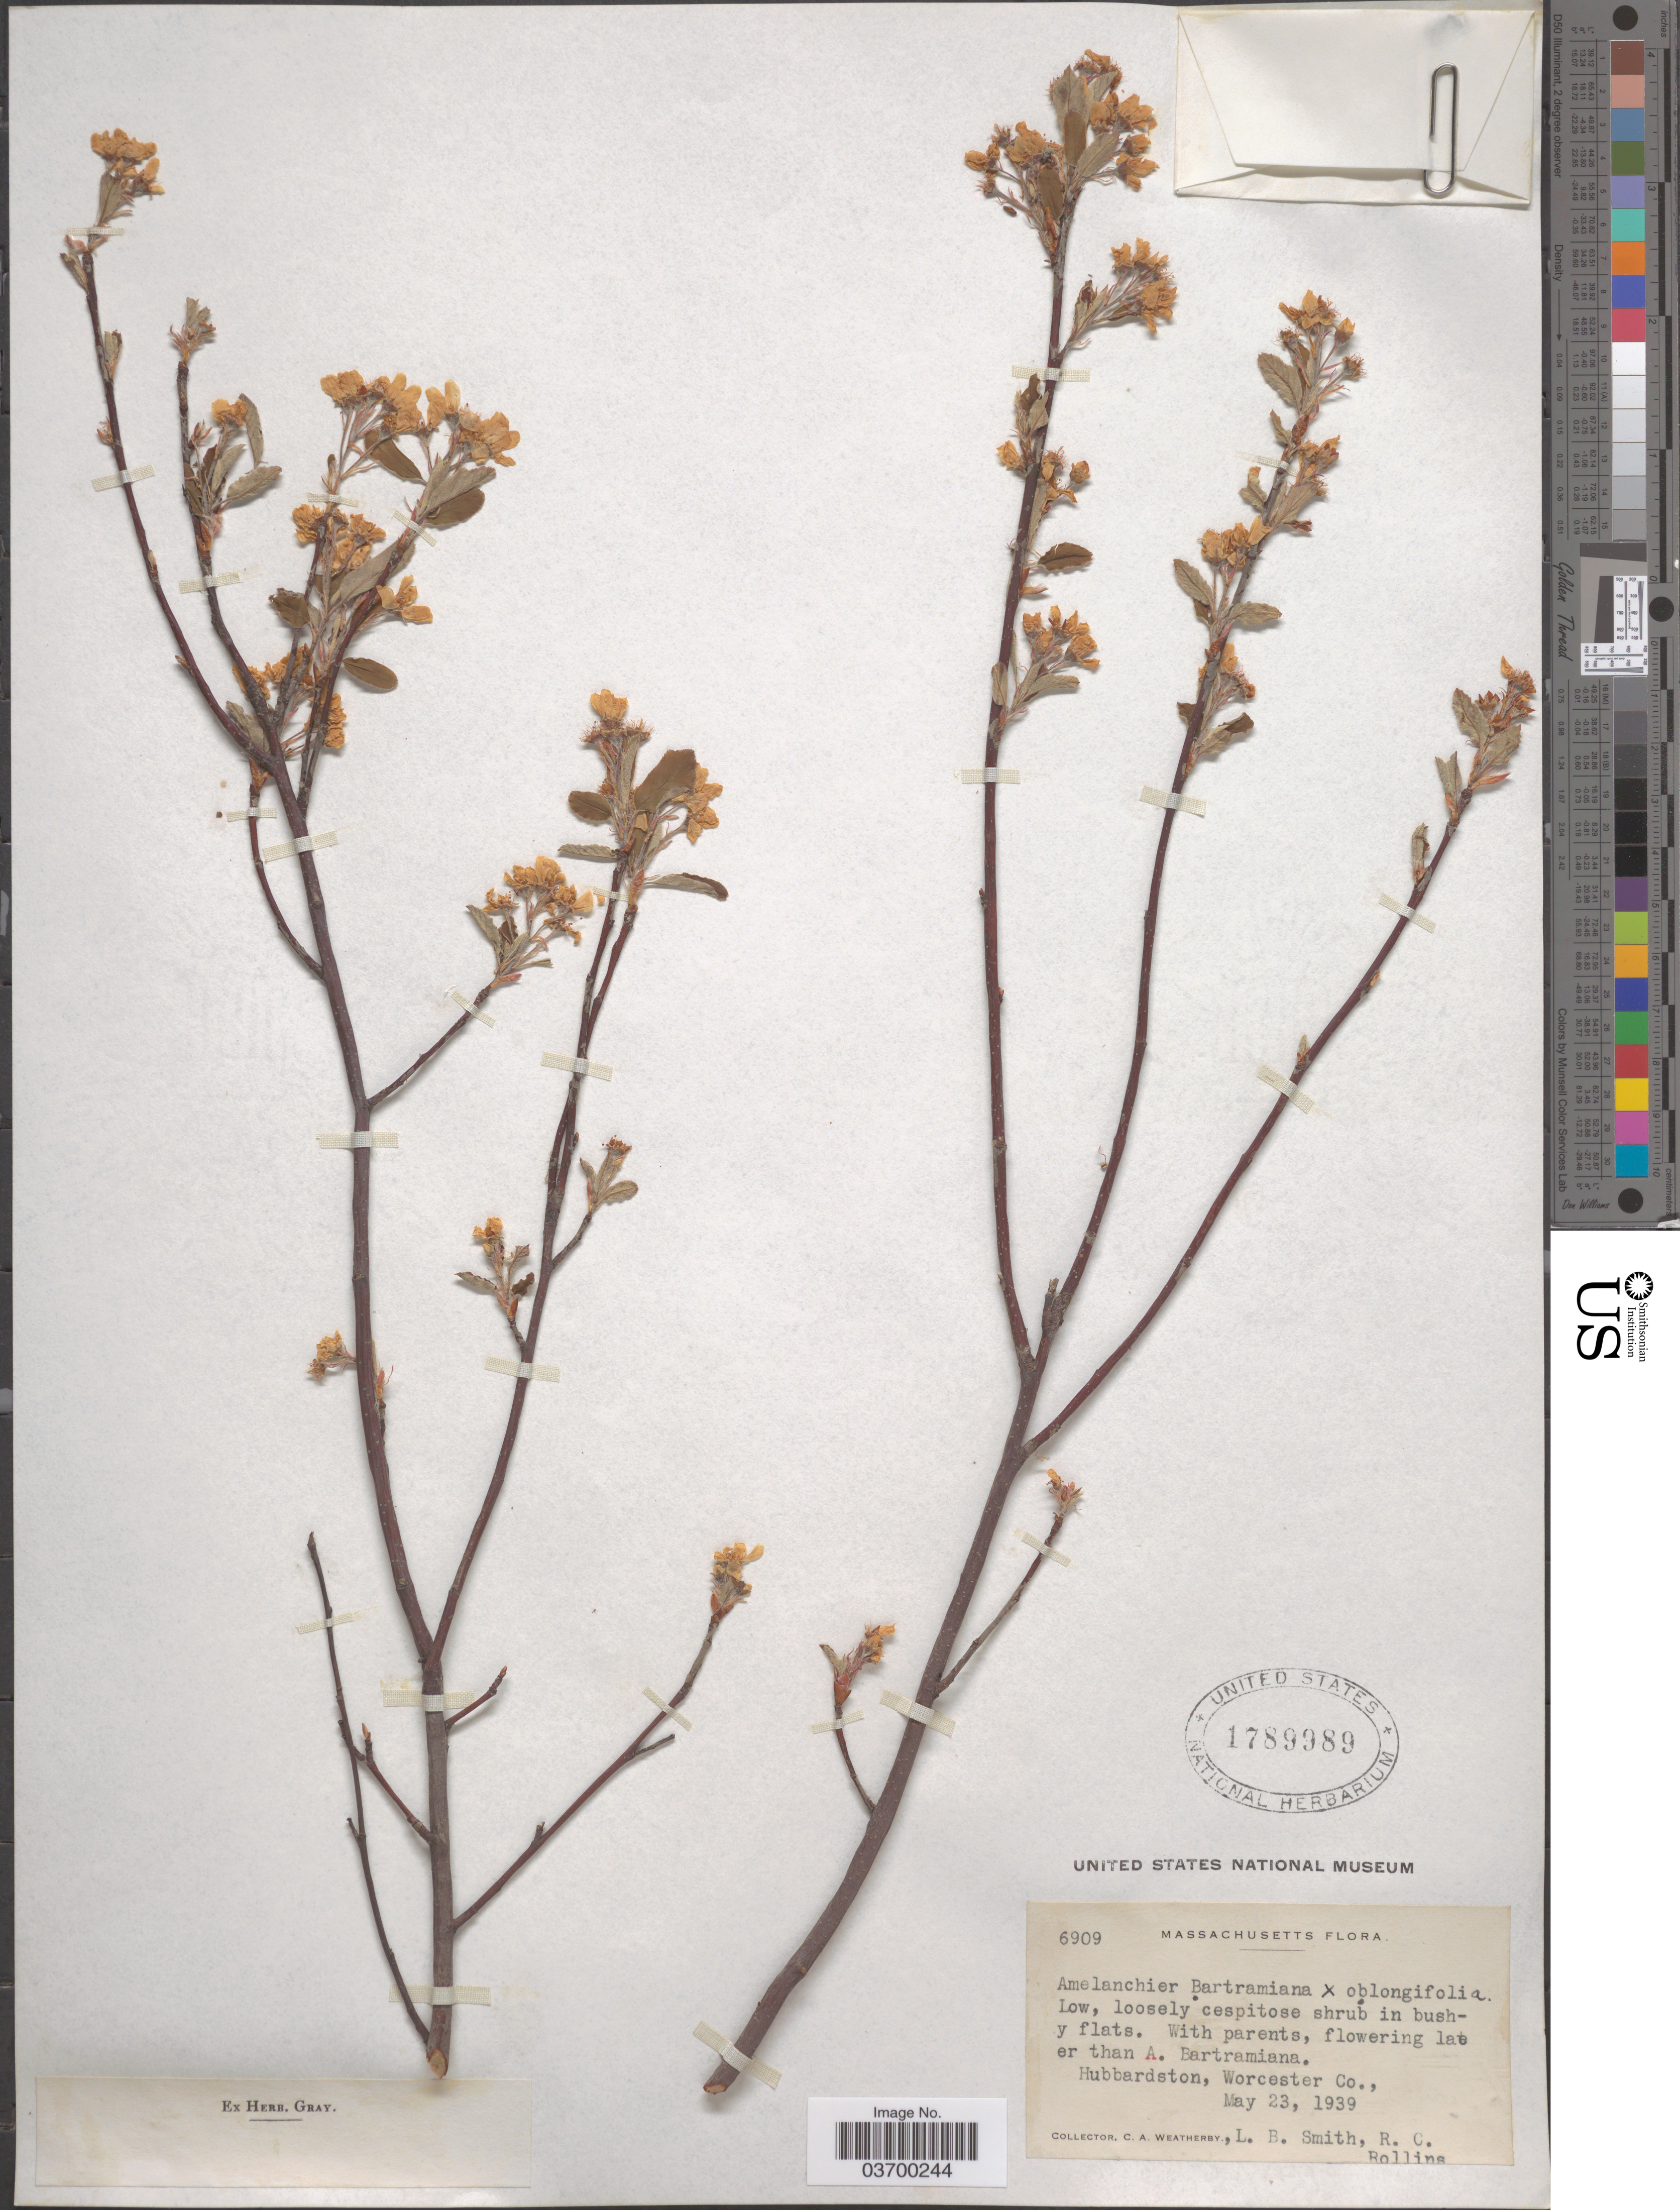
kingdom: Plantae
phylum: Tracheophyta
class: Magnoliopsida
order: Rosales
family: Rosaceae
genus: Amelanchier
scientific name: Amelanchier bartramiana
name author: (Tausch) M. Roem.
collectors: C. A. Weatherby, L. Smith & R. C. Rollins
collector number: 6909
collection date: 1939-05-23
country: United States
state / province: Massachusetts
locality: Hubbardston, Worcester Co.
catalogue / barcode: US 1789989